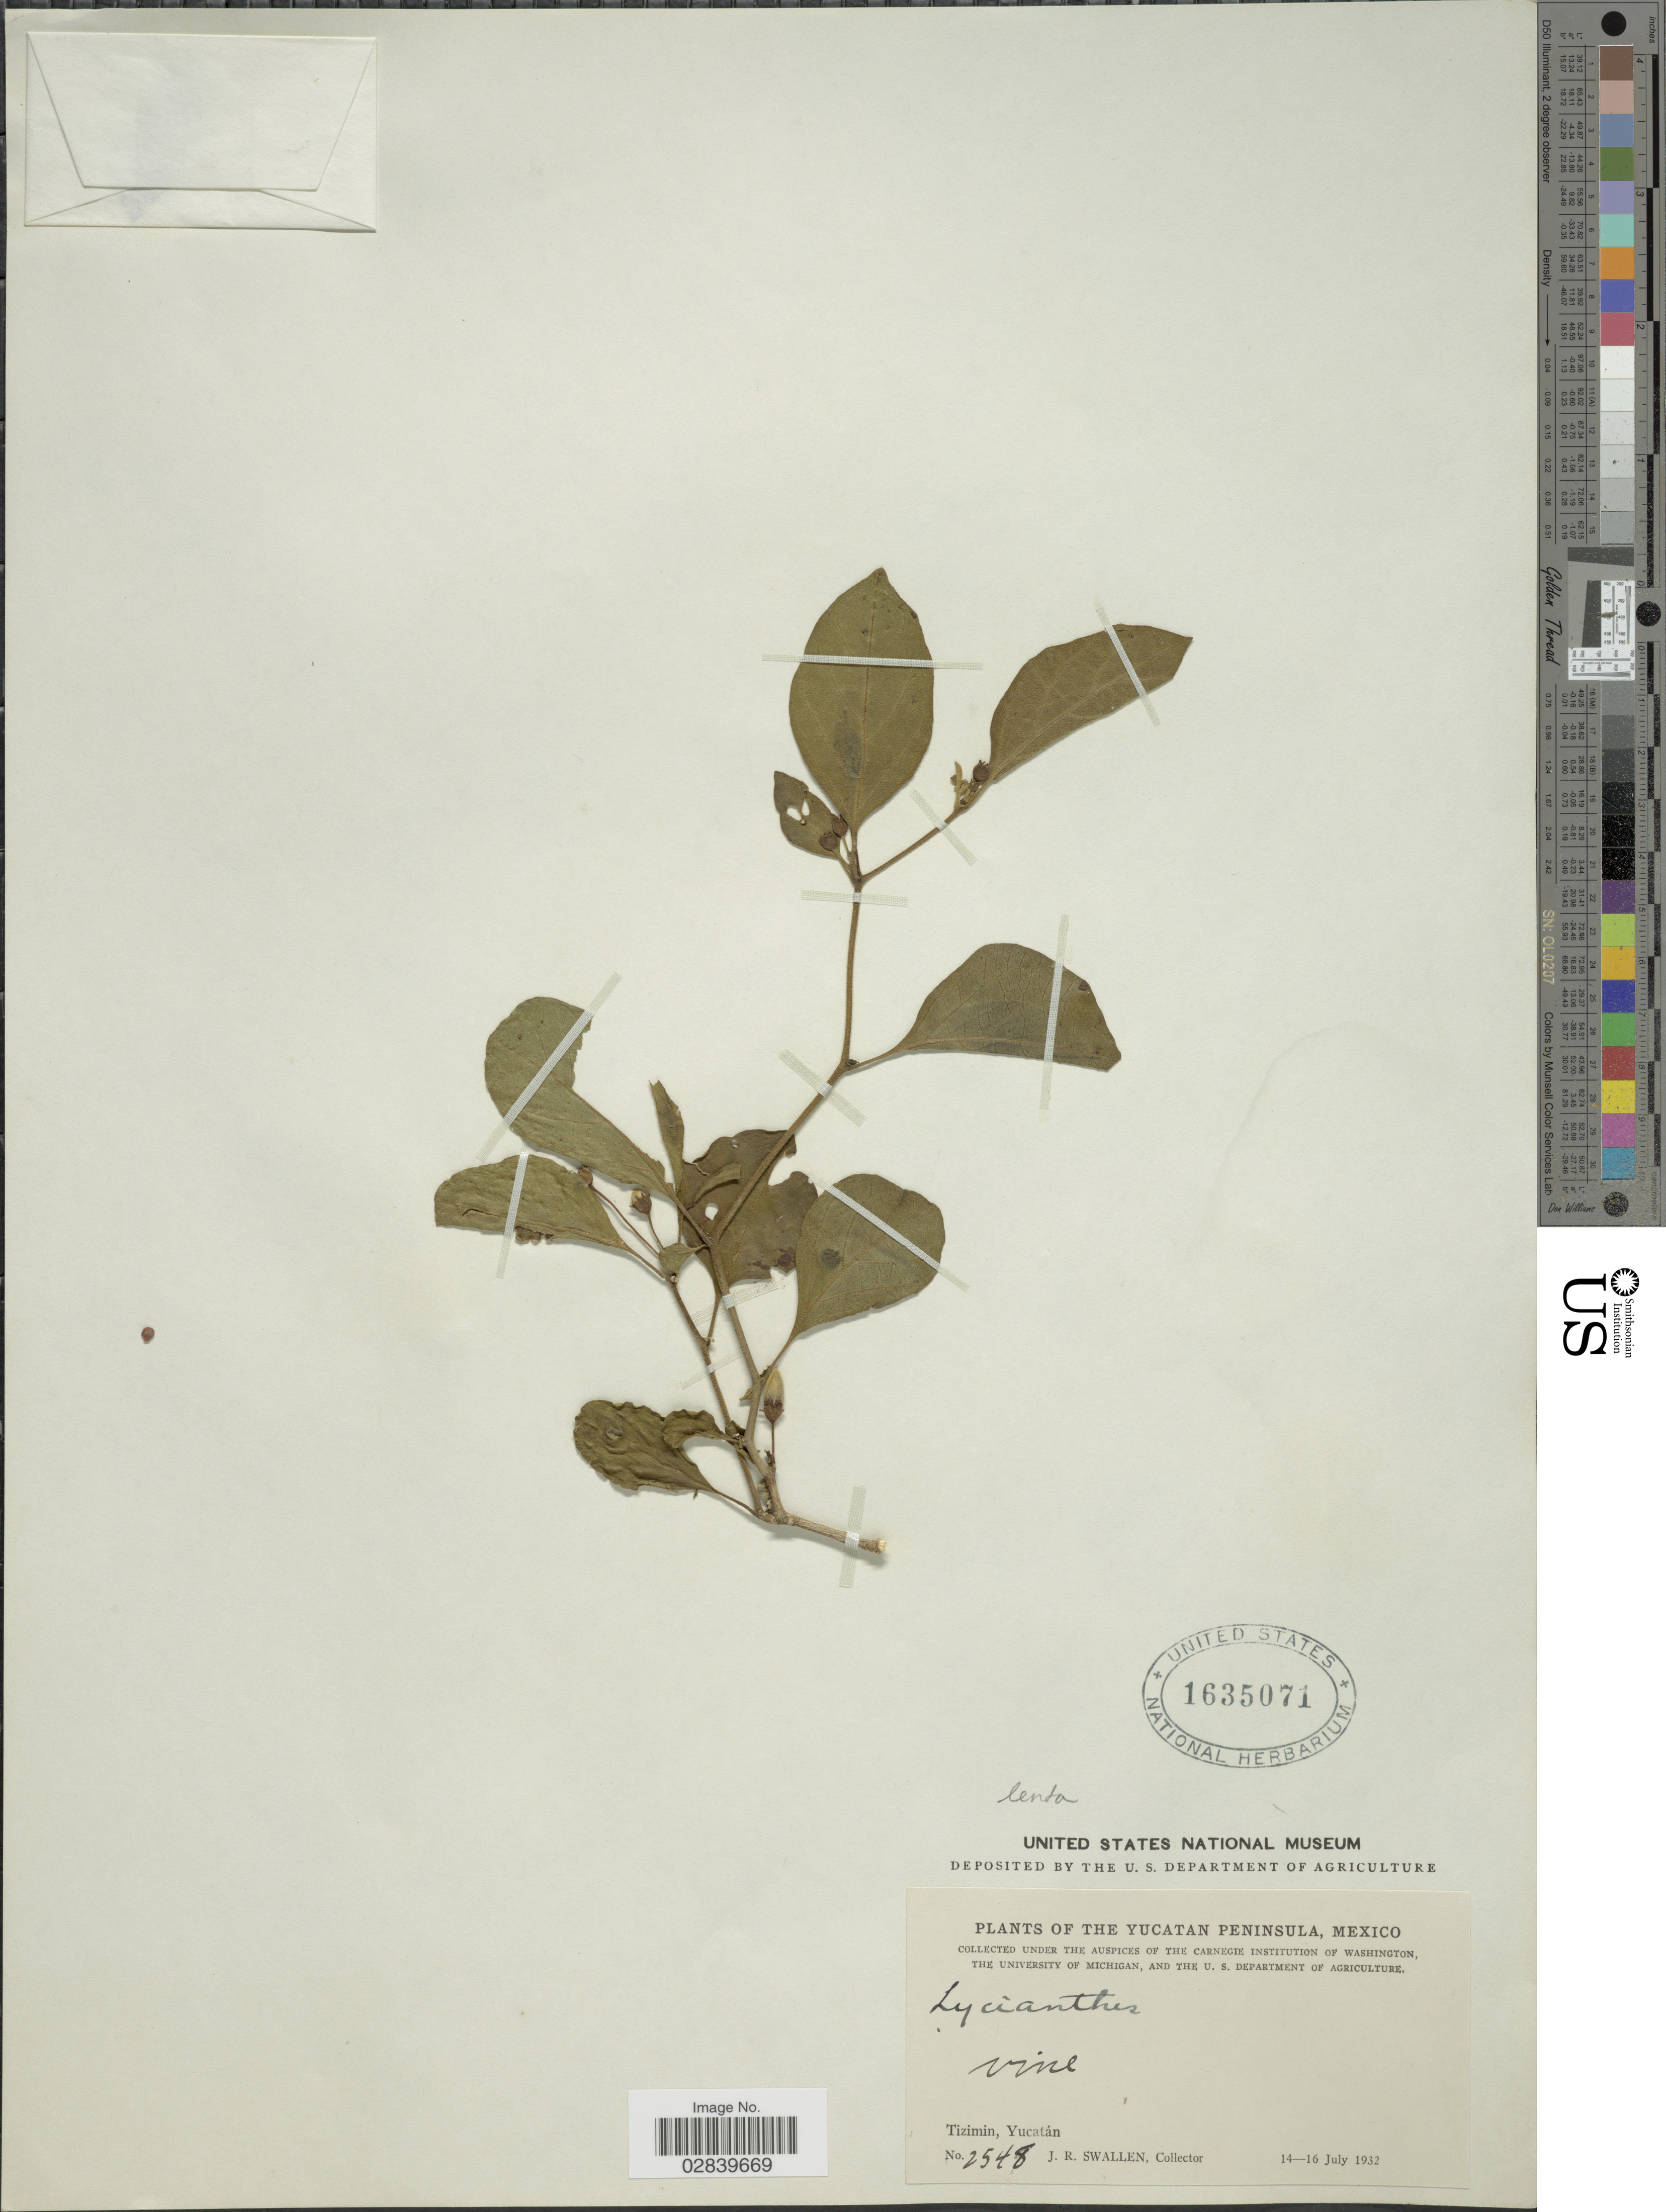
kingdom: Plantae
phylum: Tracheophyta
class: Magnoliopsida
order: Solanales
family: Solanaceae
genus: Lycianthes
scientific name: Lycianthes sp.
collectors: J. R. Swallen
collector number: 2548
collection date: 1932-07-14/1932-07-16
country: Mexico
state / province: Yucatán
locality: Yucatan Peninsula. Tizimin, Yucatán.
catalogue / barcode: US 1635071